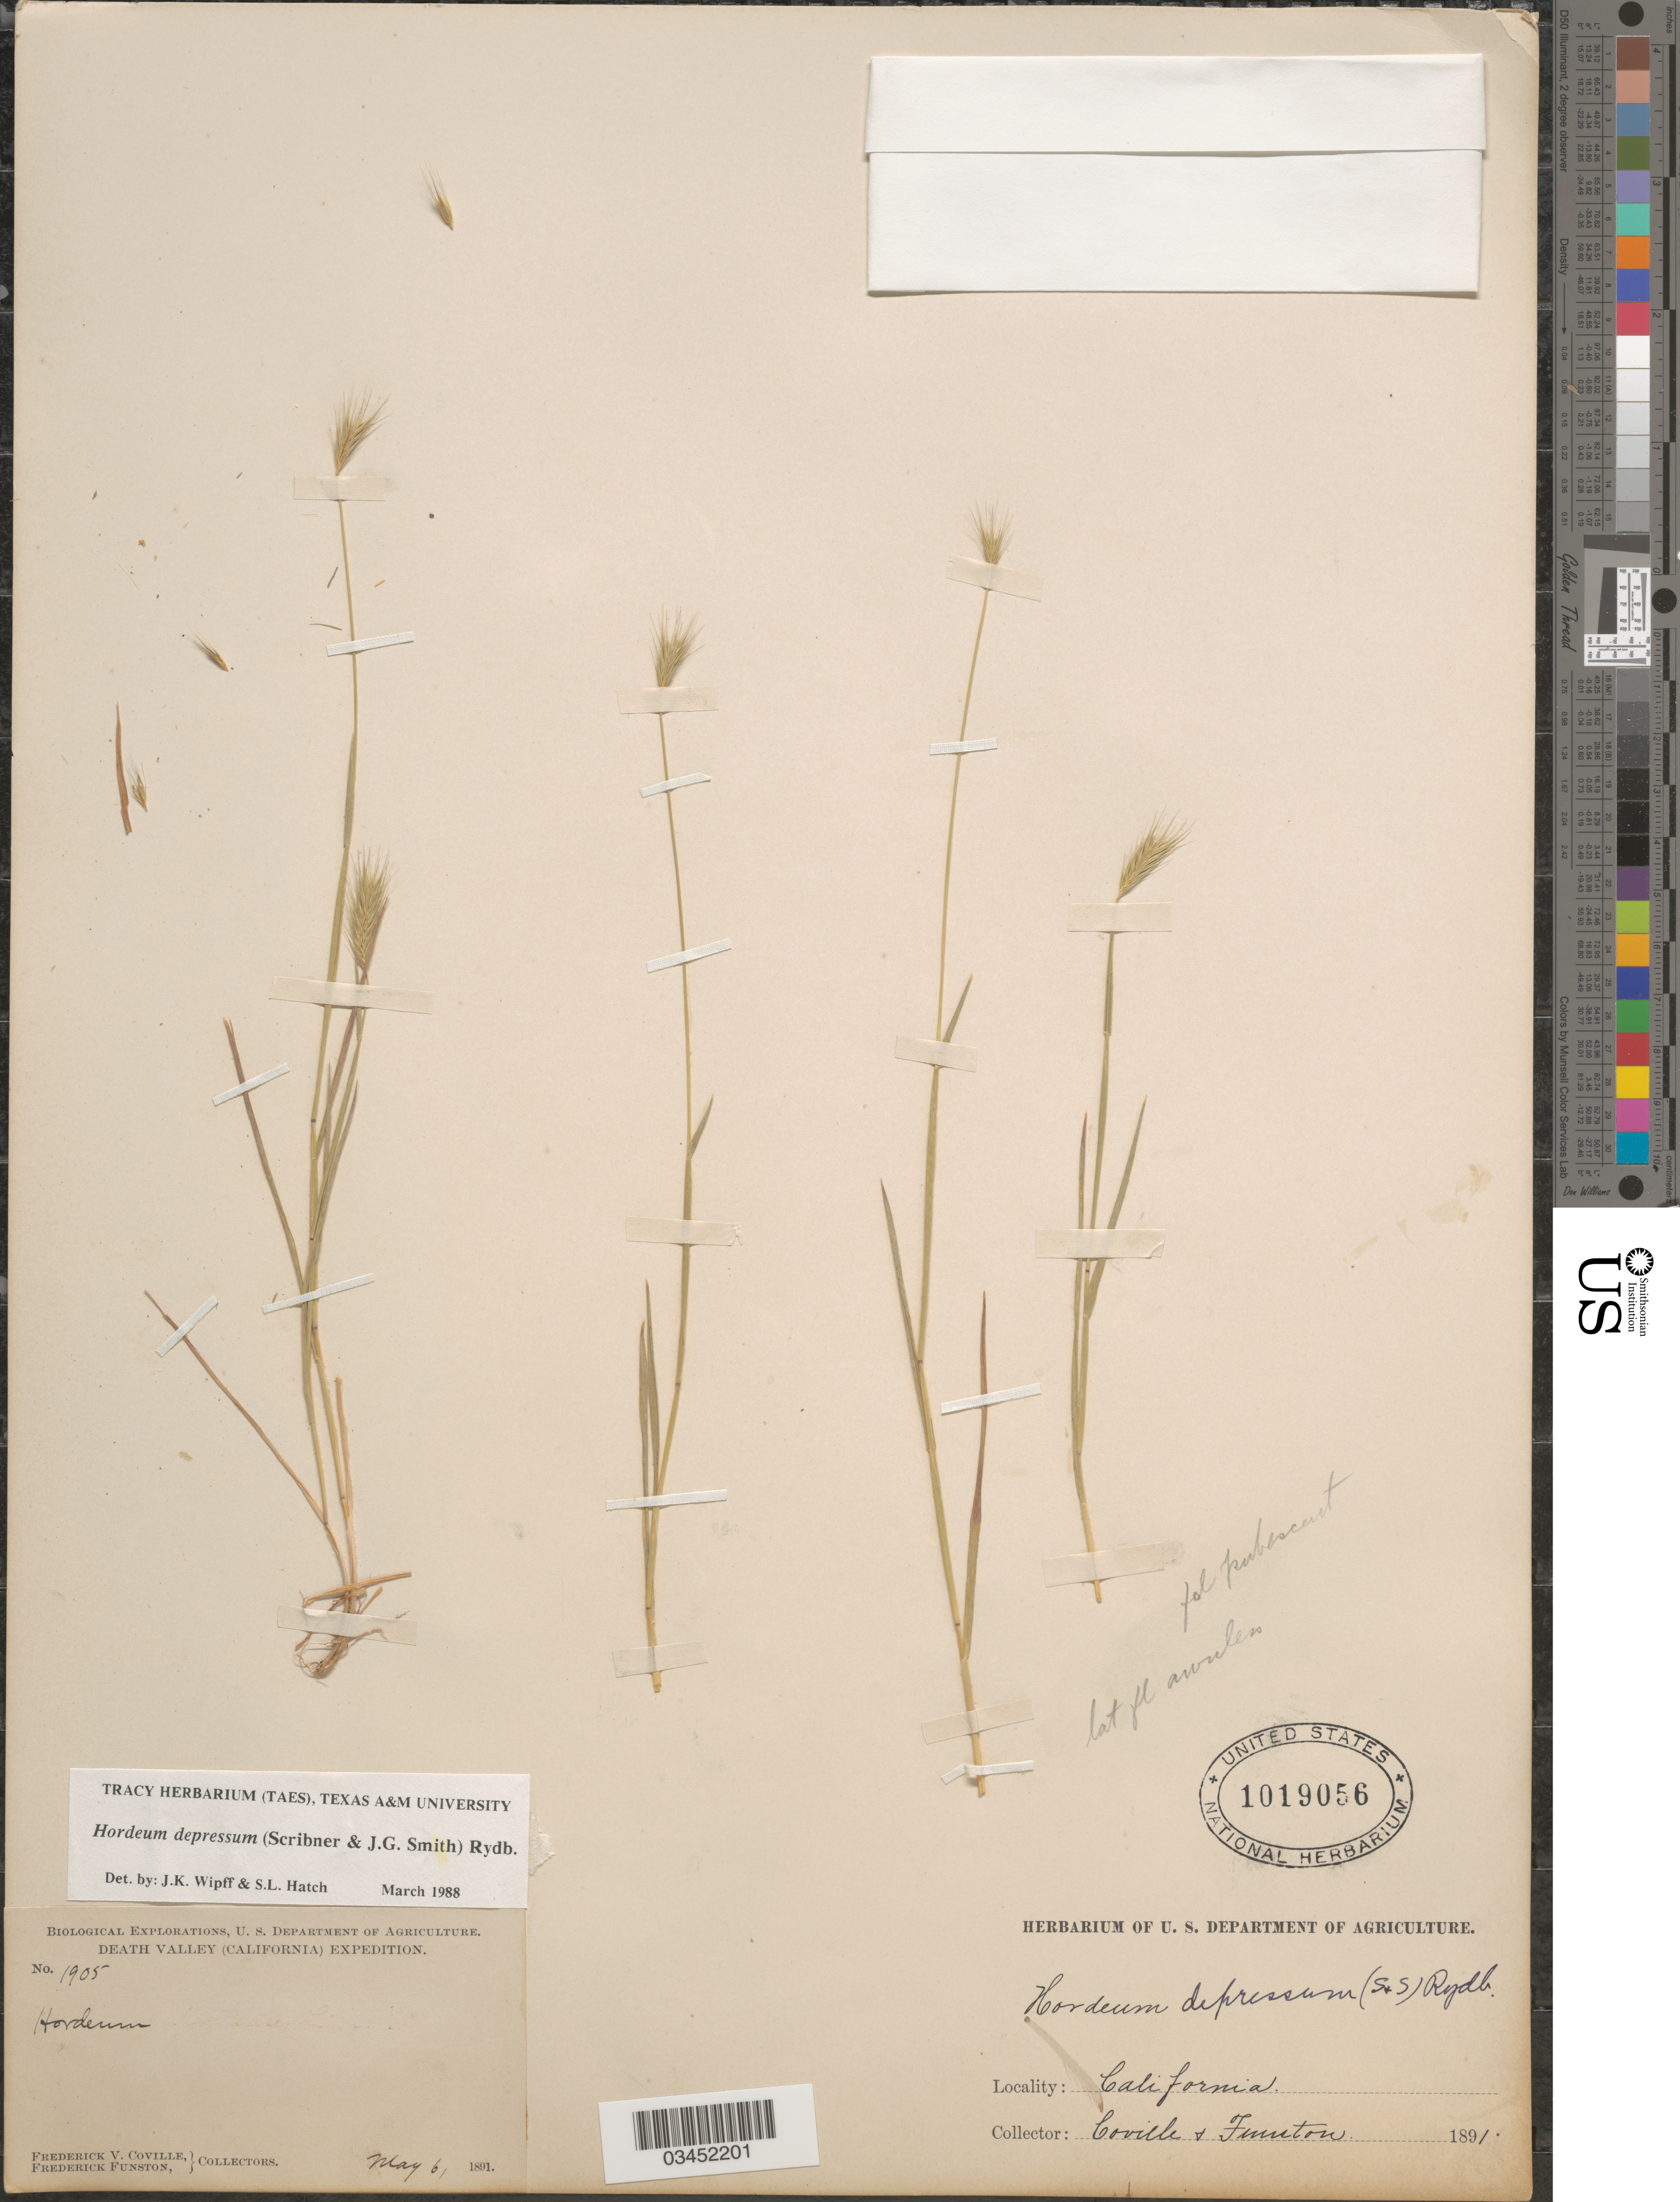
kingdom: Plantae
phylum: Tracheophyta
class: Liliopsida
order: Poales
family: Poaceae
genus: Hordeum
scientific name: Hordeum depressum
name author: (Scribn. & J.G. Sm.) Rydb.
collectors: F. V. Coville & F. Funston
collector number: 1905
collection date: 1891-05-06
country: United States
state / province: California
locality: Biological Explorations. Death Valley (California) Expedition.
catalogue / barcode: US 1019056